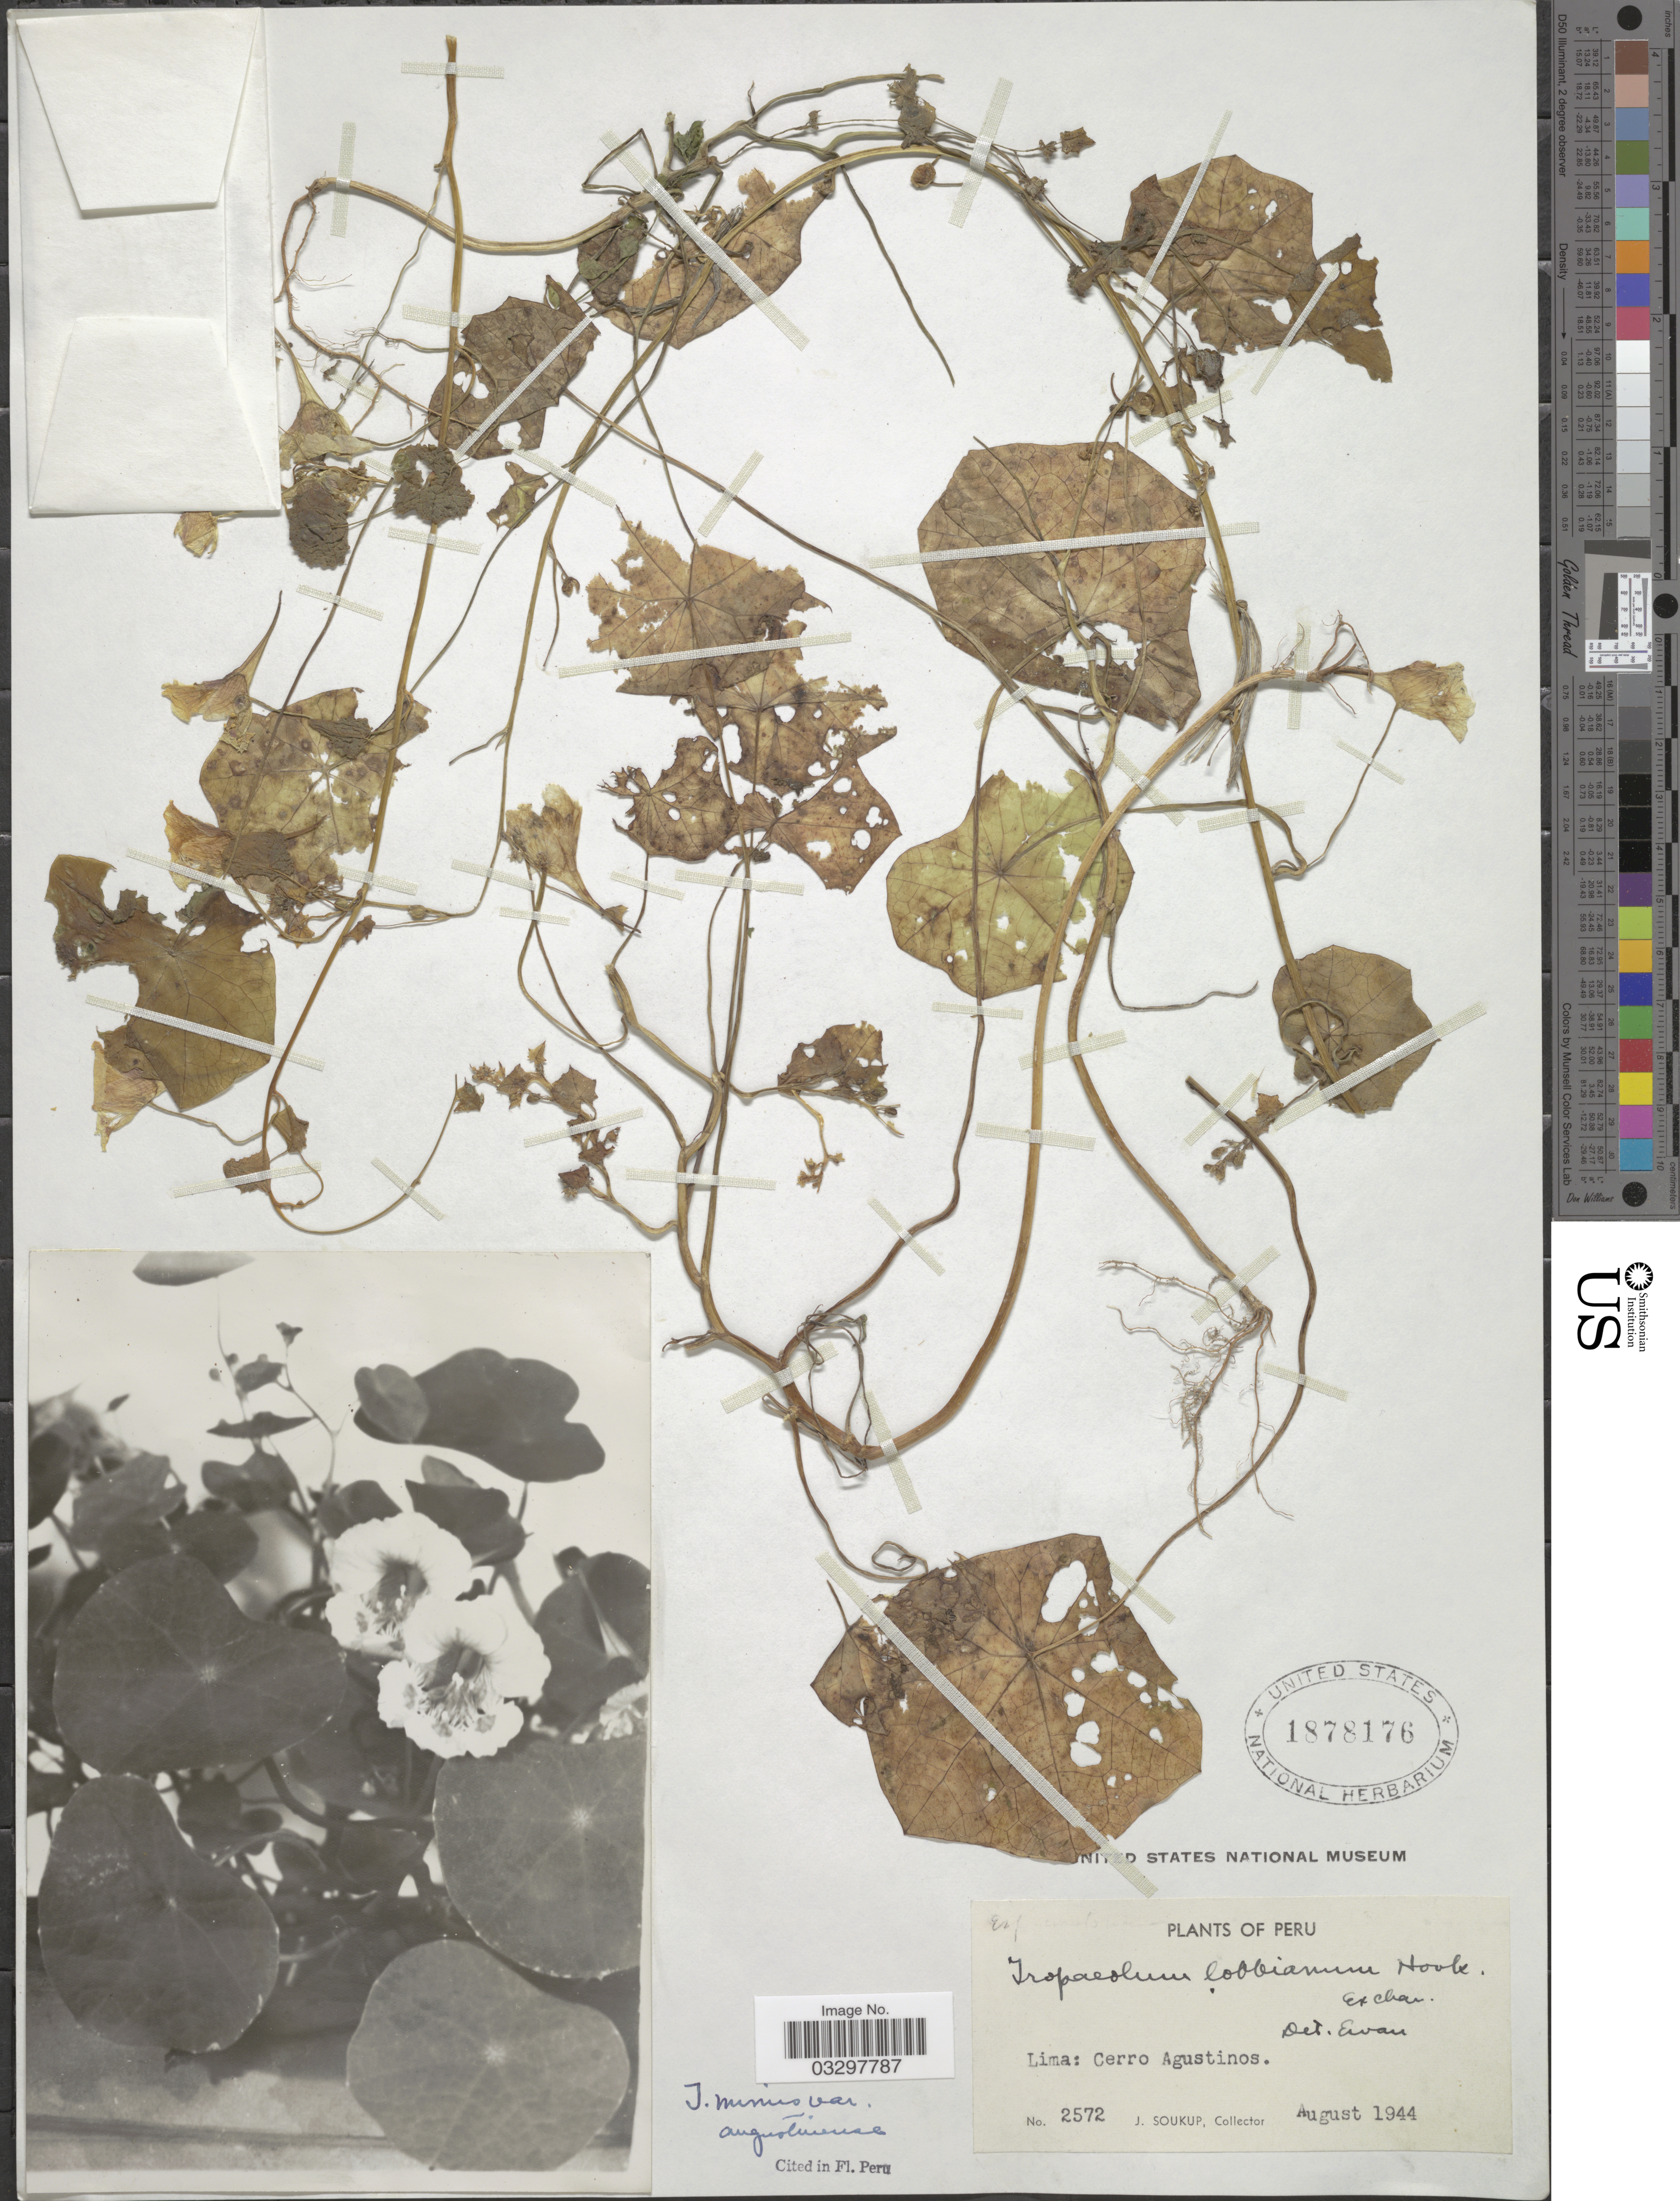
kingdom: Plantae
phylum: Tracheophyta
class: Magnoliopsida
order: Brassicales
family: Tropaeolaceae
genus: Tropaeolum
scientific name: Tropaeolum minus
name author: L.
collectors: J. Soukup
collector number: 2572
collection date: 1944-08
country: Peru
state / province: Lima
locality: Cerro Agustinos.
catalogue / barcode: US 1878176